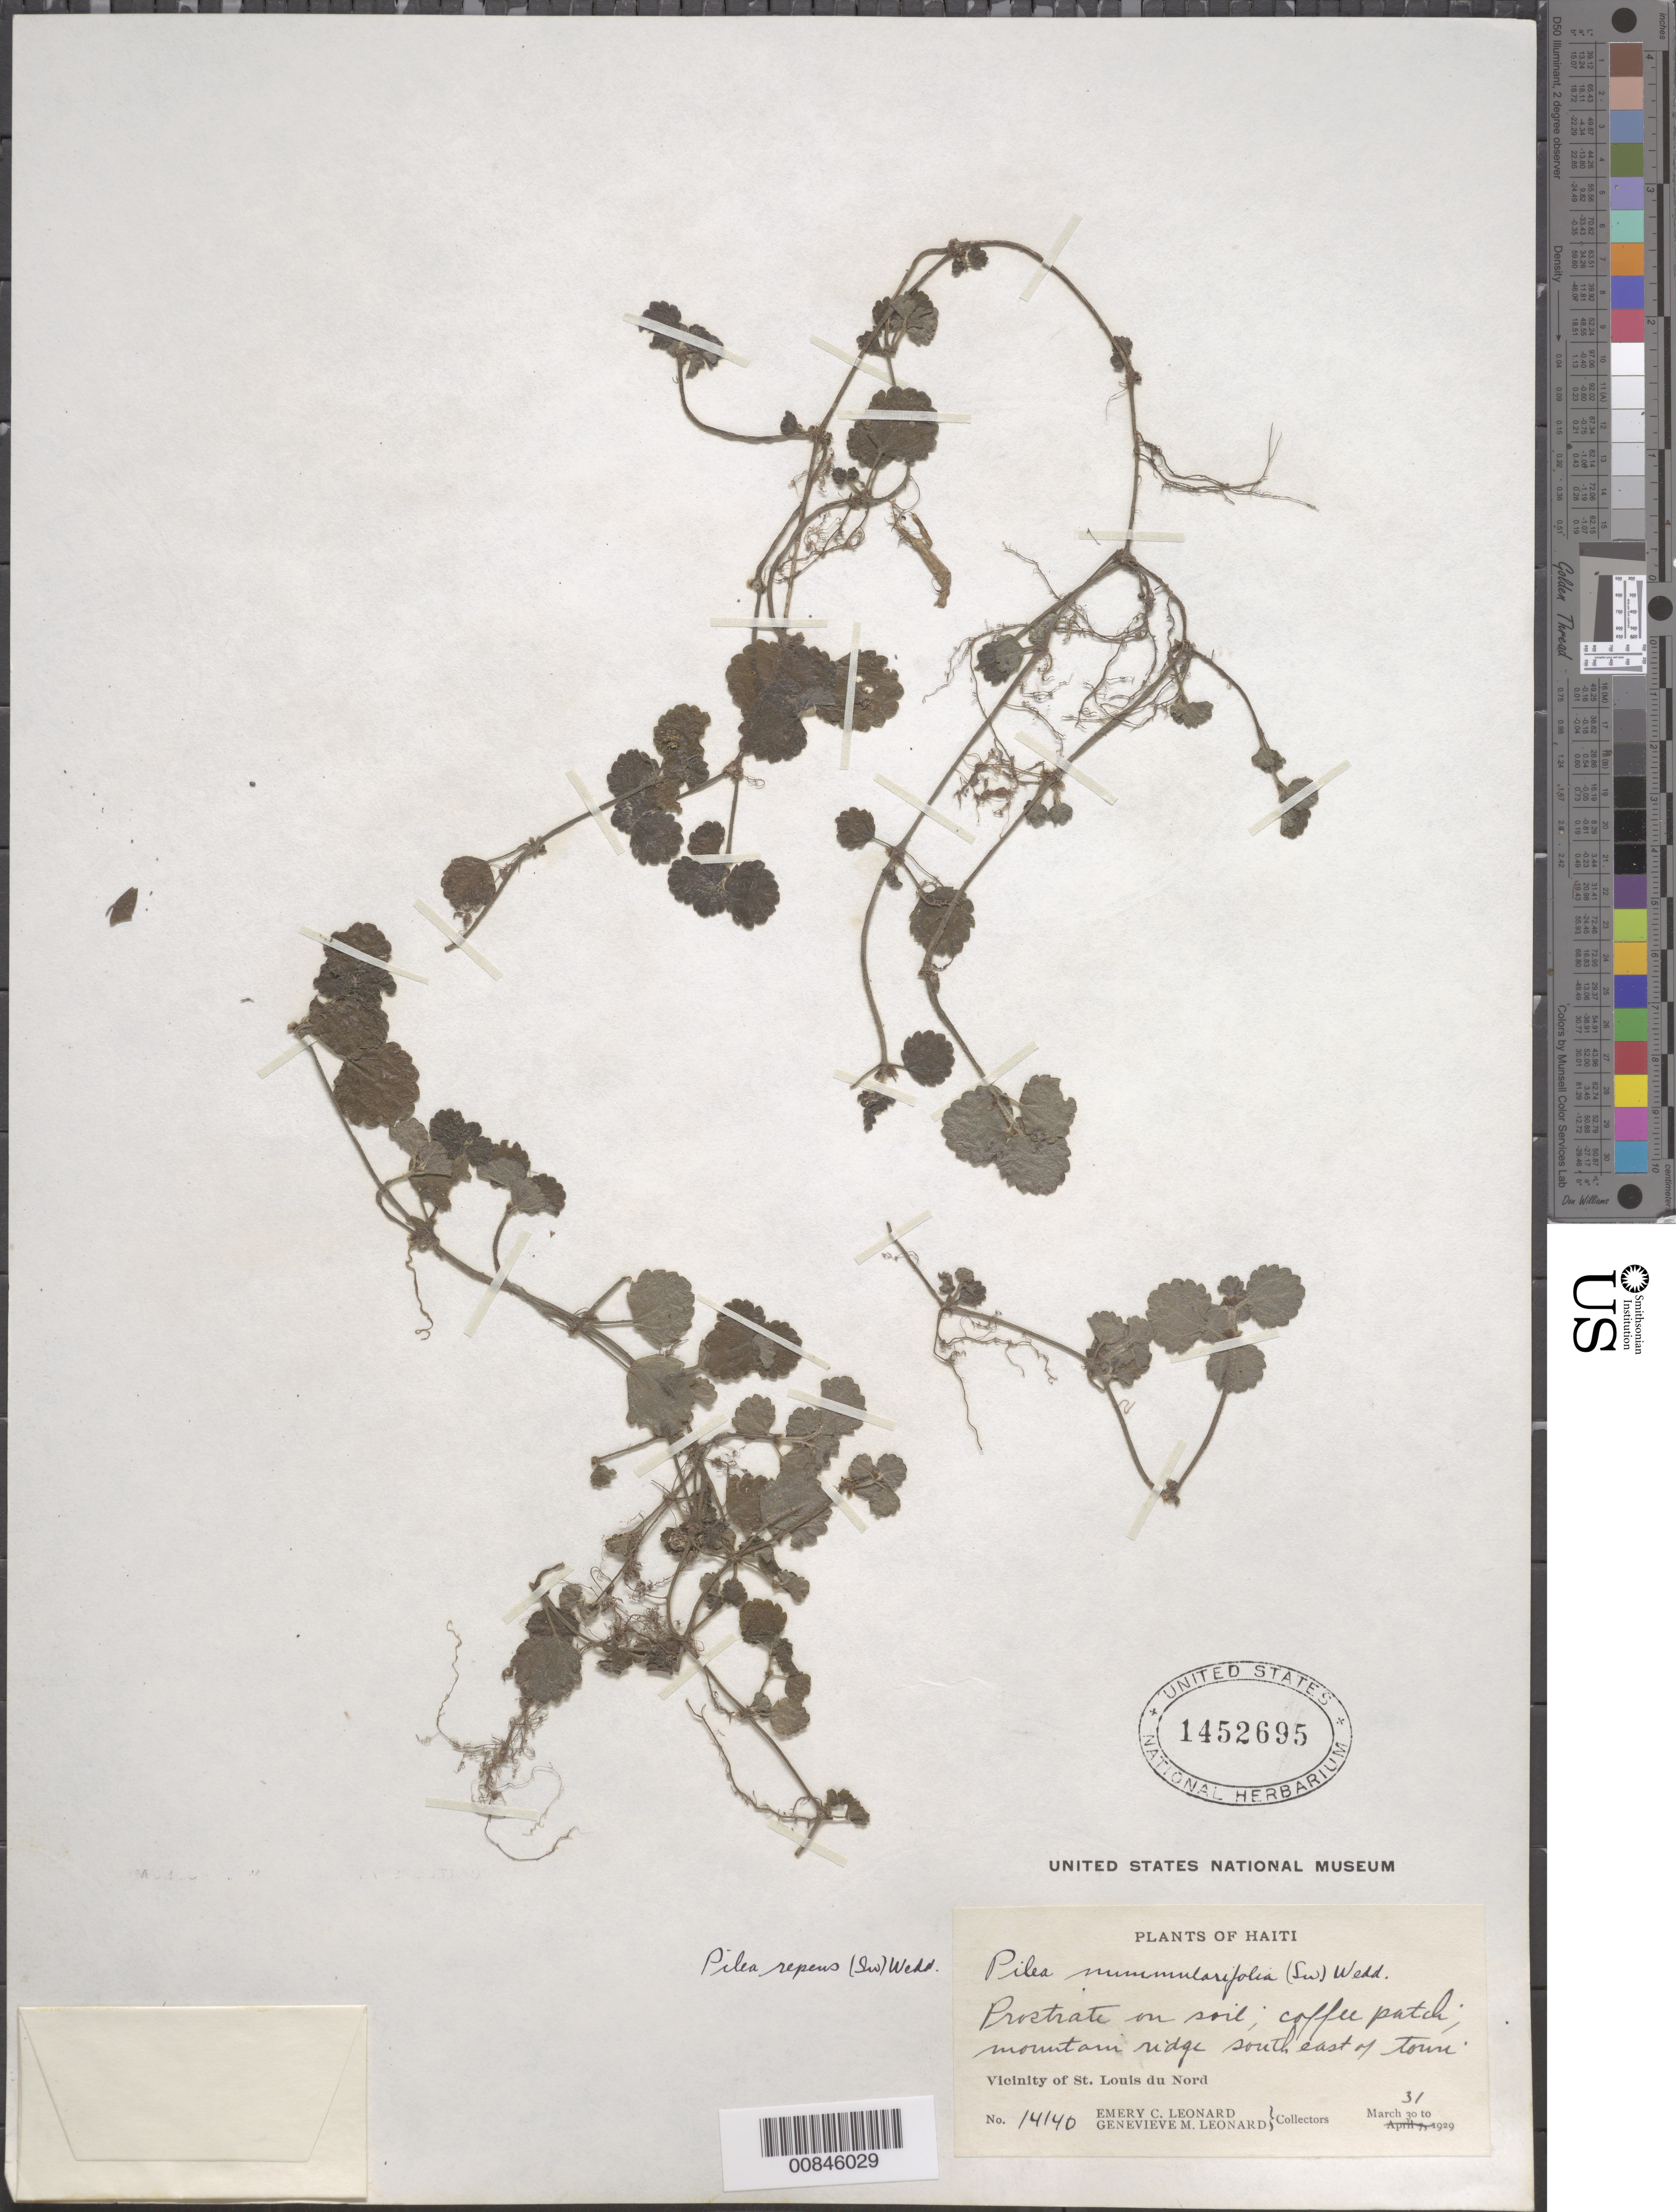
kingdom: Plantae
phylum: Tracheophyta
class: Magnoliopsida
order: Rosales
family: Urticaceae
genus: Pilea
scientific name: Pilea repens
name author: (Sw.) Wedd.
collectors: E. C. Leonard & G. M. Leonard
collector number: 14140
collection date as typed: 31 Mar 1929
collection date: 1929-03-31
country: Haiti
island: Hispaniola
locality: Vicinity of St. Louis du Nord. Mountain ridge southeast of town.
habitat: On soil; coffee patch.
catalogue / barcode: US 1452695